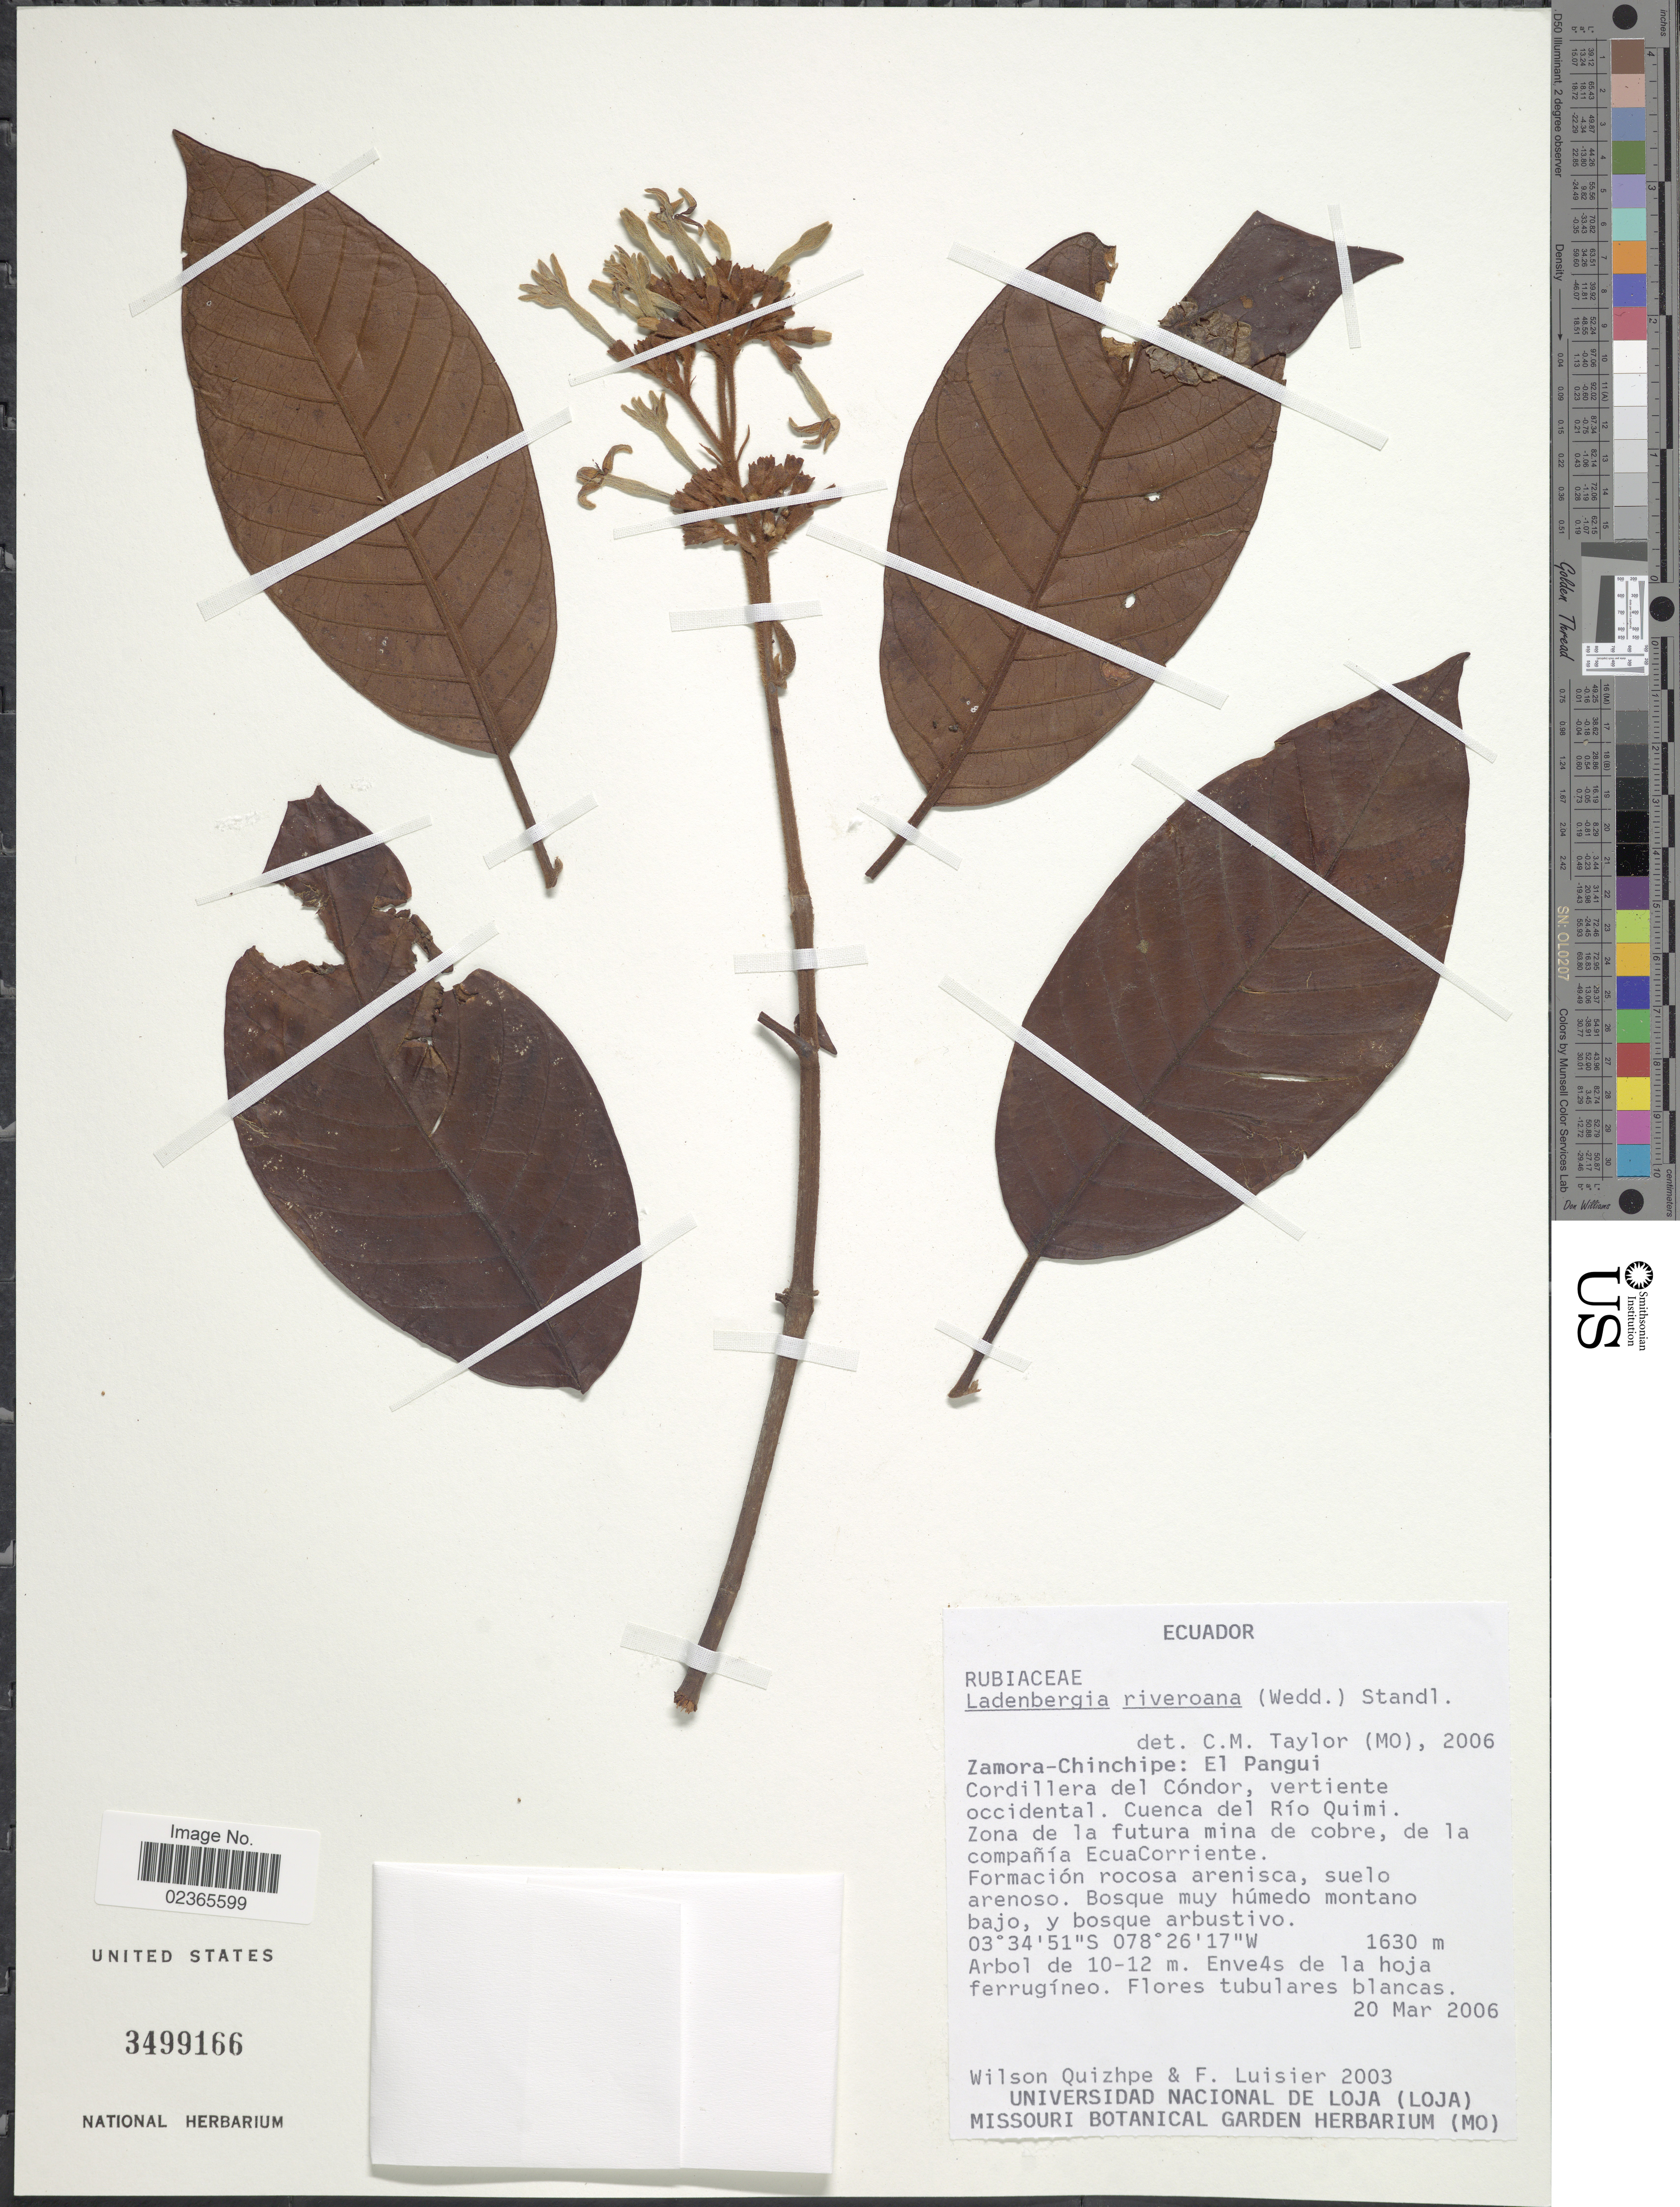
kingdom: Plantae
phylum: Tracheophyta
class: Magnoliopsida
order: Gentianales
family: Rubiaceae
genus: Ladenbergia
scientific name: Ladenbergia riveroana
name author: (Wedd.) Standl.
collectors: W. Quizhpe & F. Luisier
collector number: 2003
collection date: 2006-03-20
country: Ecuador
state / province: Zamora-Chinchipe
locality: El Pangui Cordillera del Condor, vertiente occidental. Cuenca del Rio Quimi. Zona de la futura mina de cobre, de la compania EcuaCorriente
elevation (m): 1630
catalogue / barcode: US 3499166